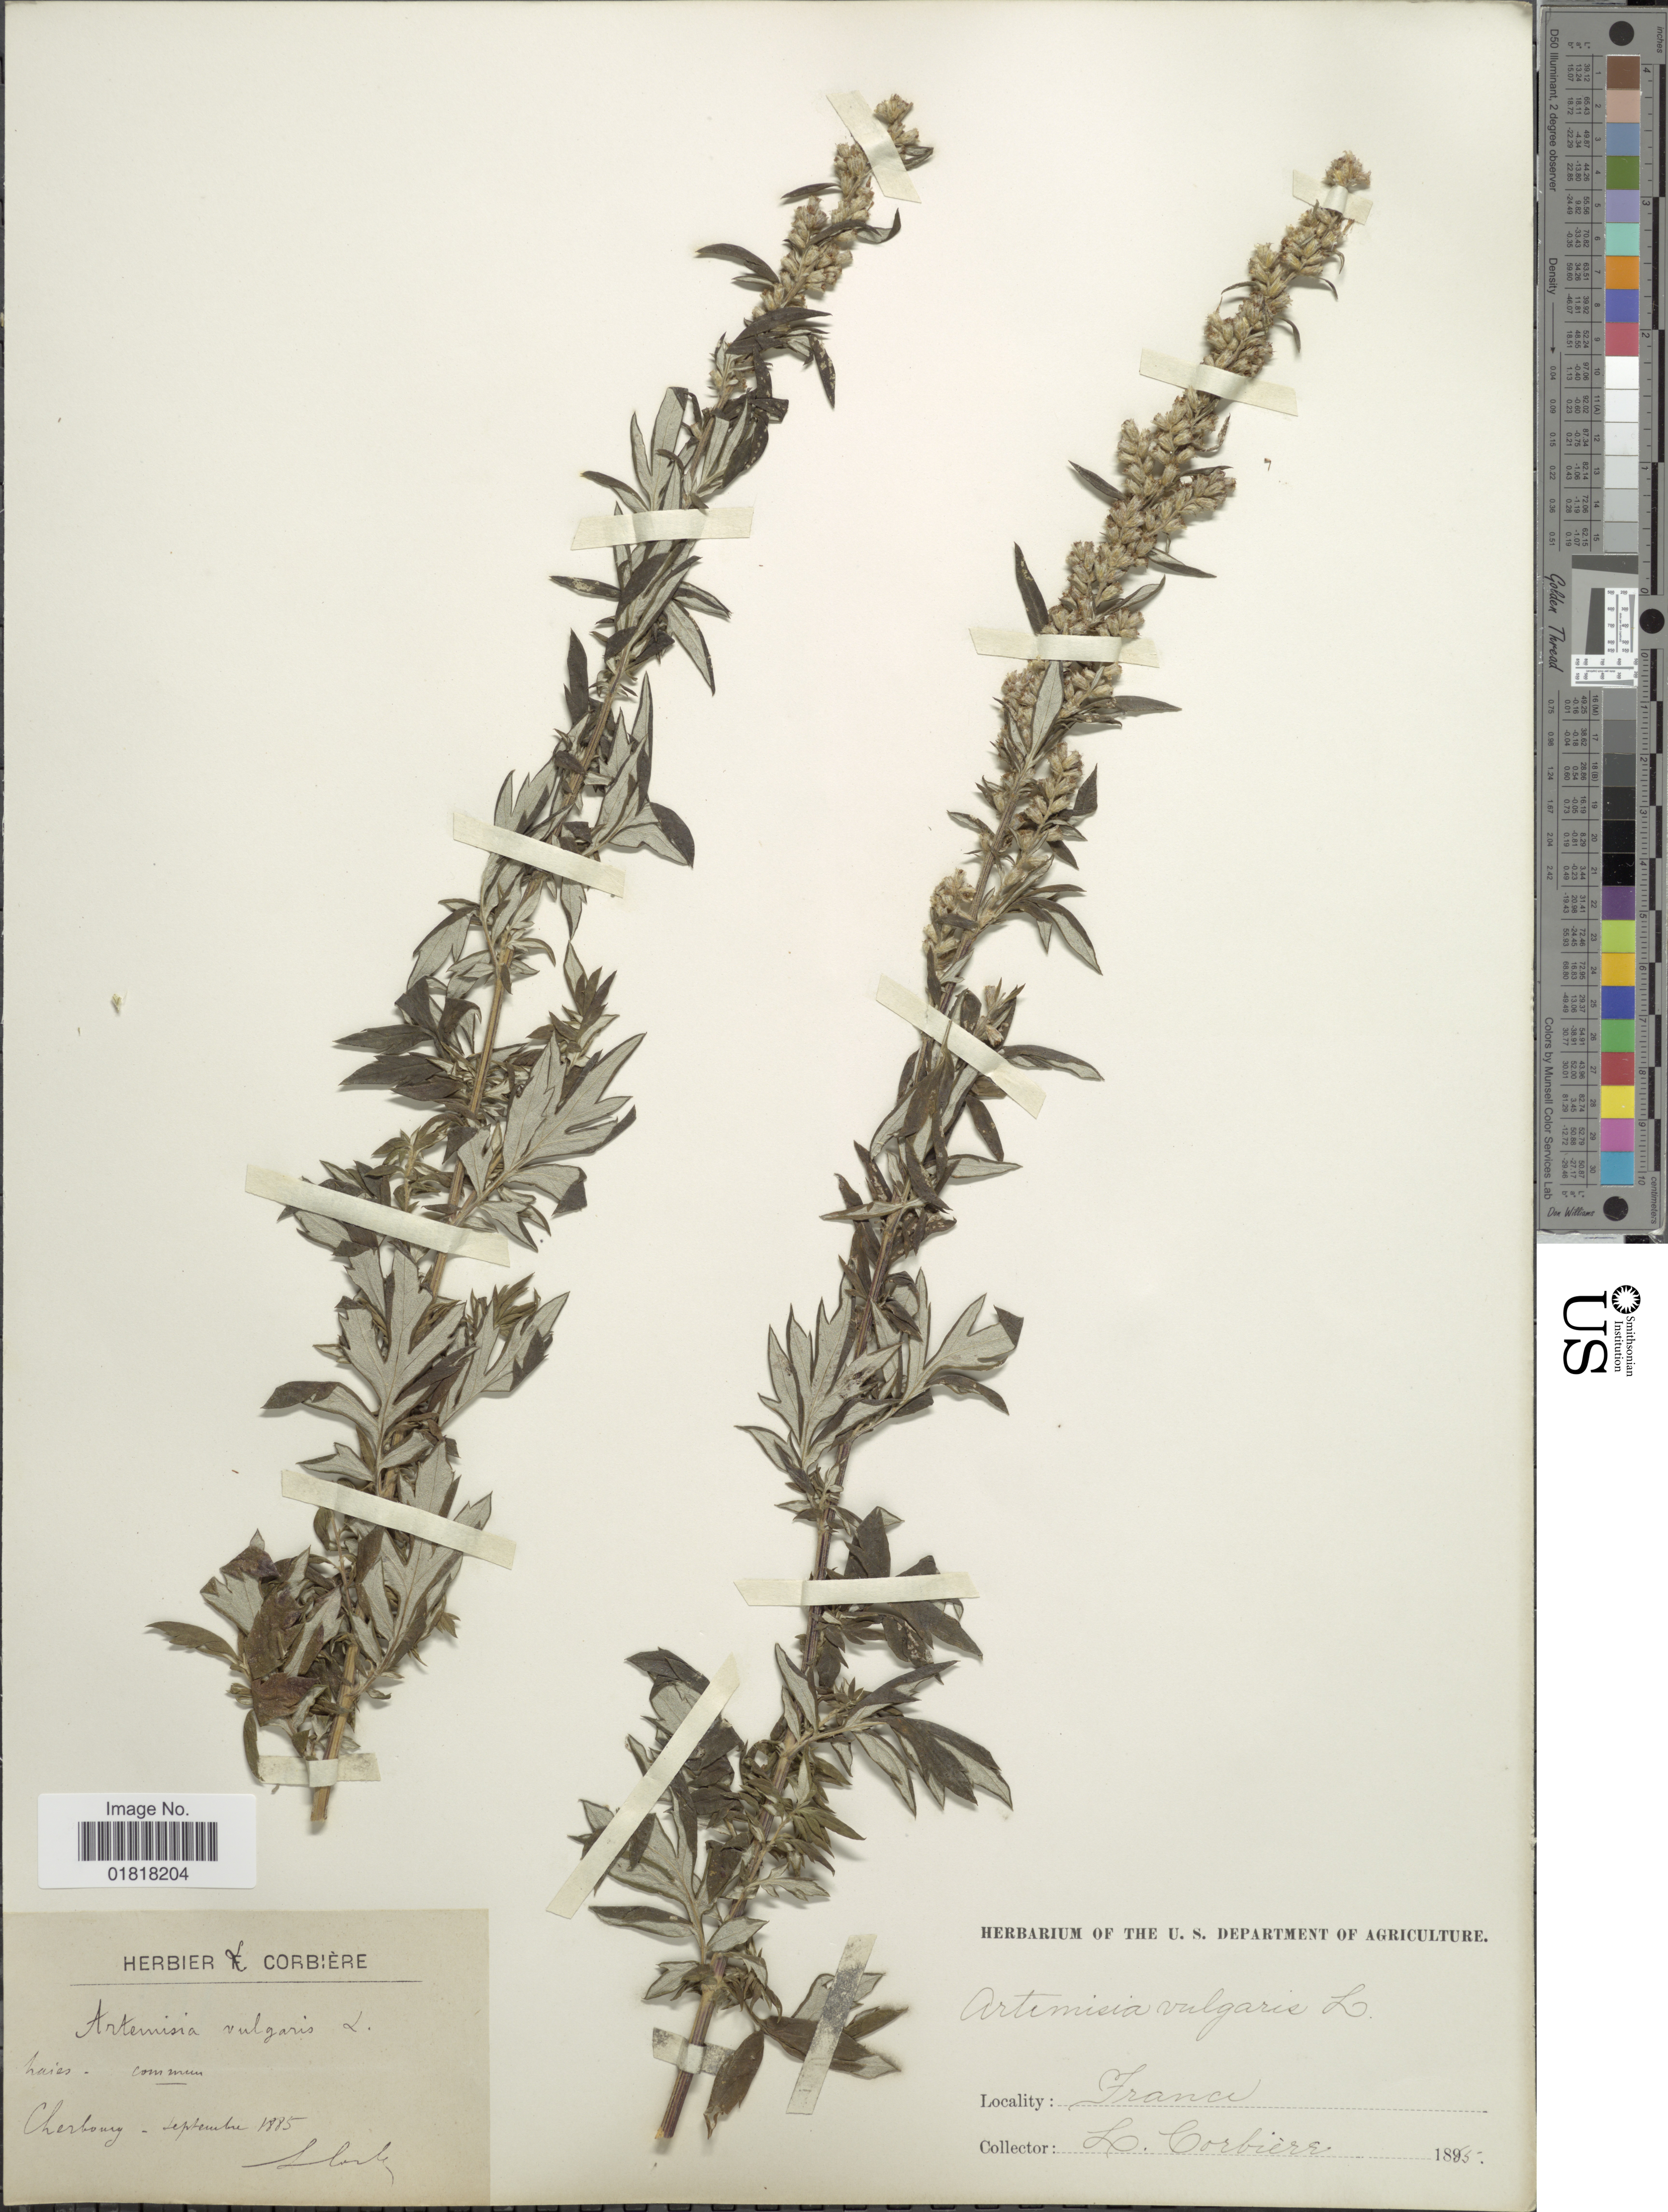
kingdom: Plantae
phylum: Tracheophyta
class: Magnoliopsida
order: Asterales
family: Asteraceae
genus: Artemisia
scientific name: Artemisia vulgaris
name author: L.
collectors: L. Corbière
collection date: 1885-09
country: France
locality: Luies, Cherbourg